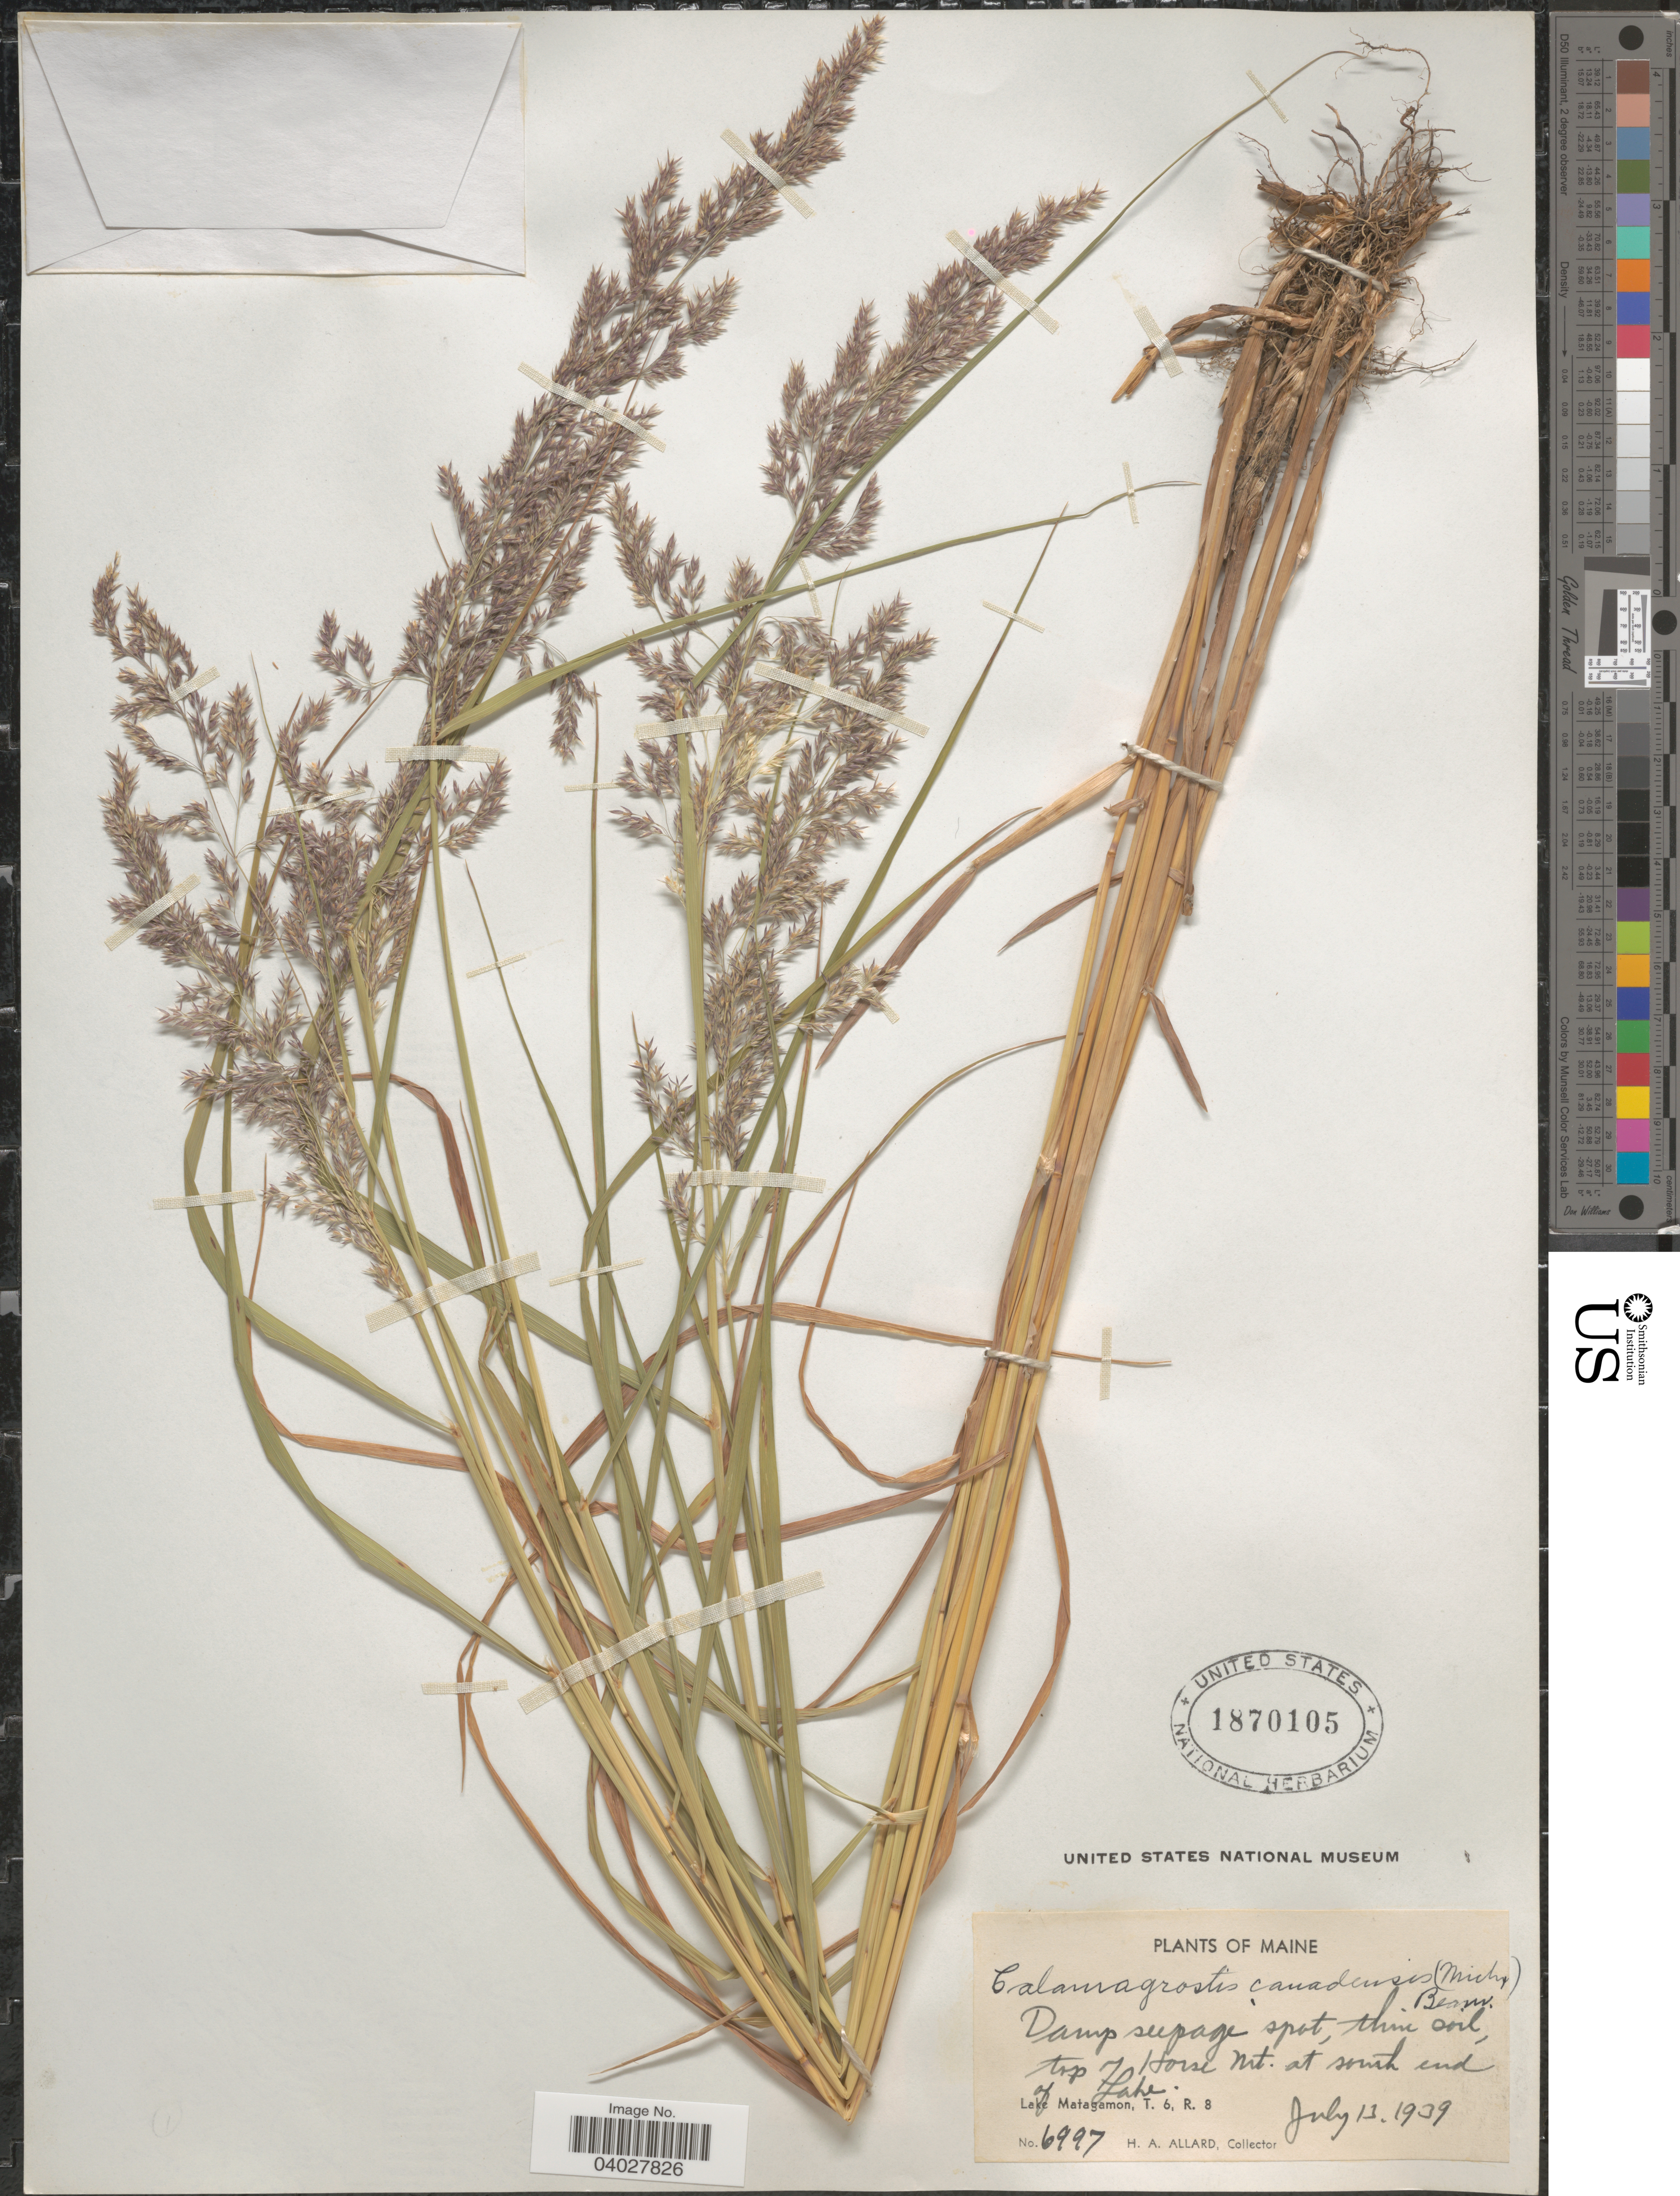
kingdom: Plantae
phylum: Tracheophyta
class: Liliopsida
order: Poales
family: Poaceae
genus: Calamagrostis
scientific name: Calamagrostis canadensis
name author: (Michx.) P. Beauv.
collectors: H. A. Allard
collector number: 6997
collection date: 1939-07-13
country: United States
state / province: Maine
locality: Top of Horse Mt., at south end of Lake. Lake Matagamon, T. 6, R. 8.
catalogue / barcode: US 1870105